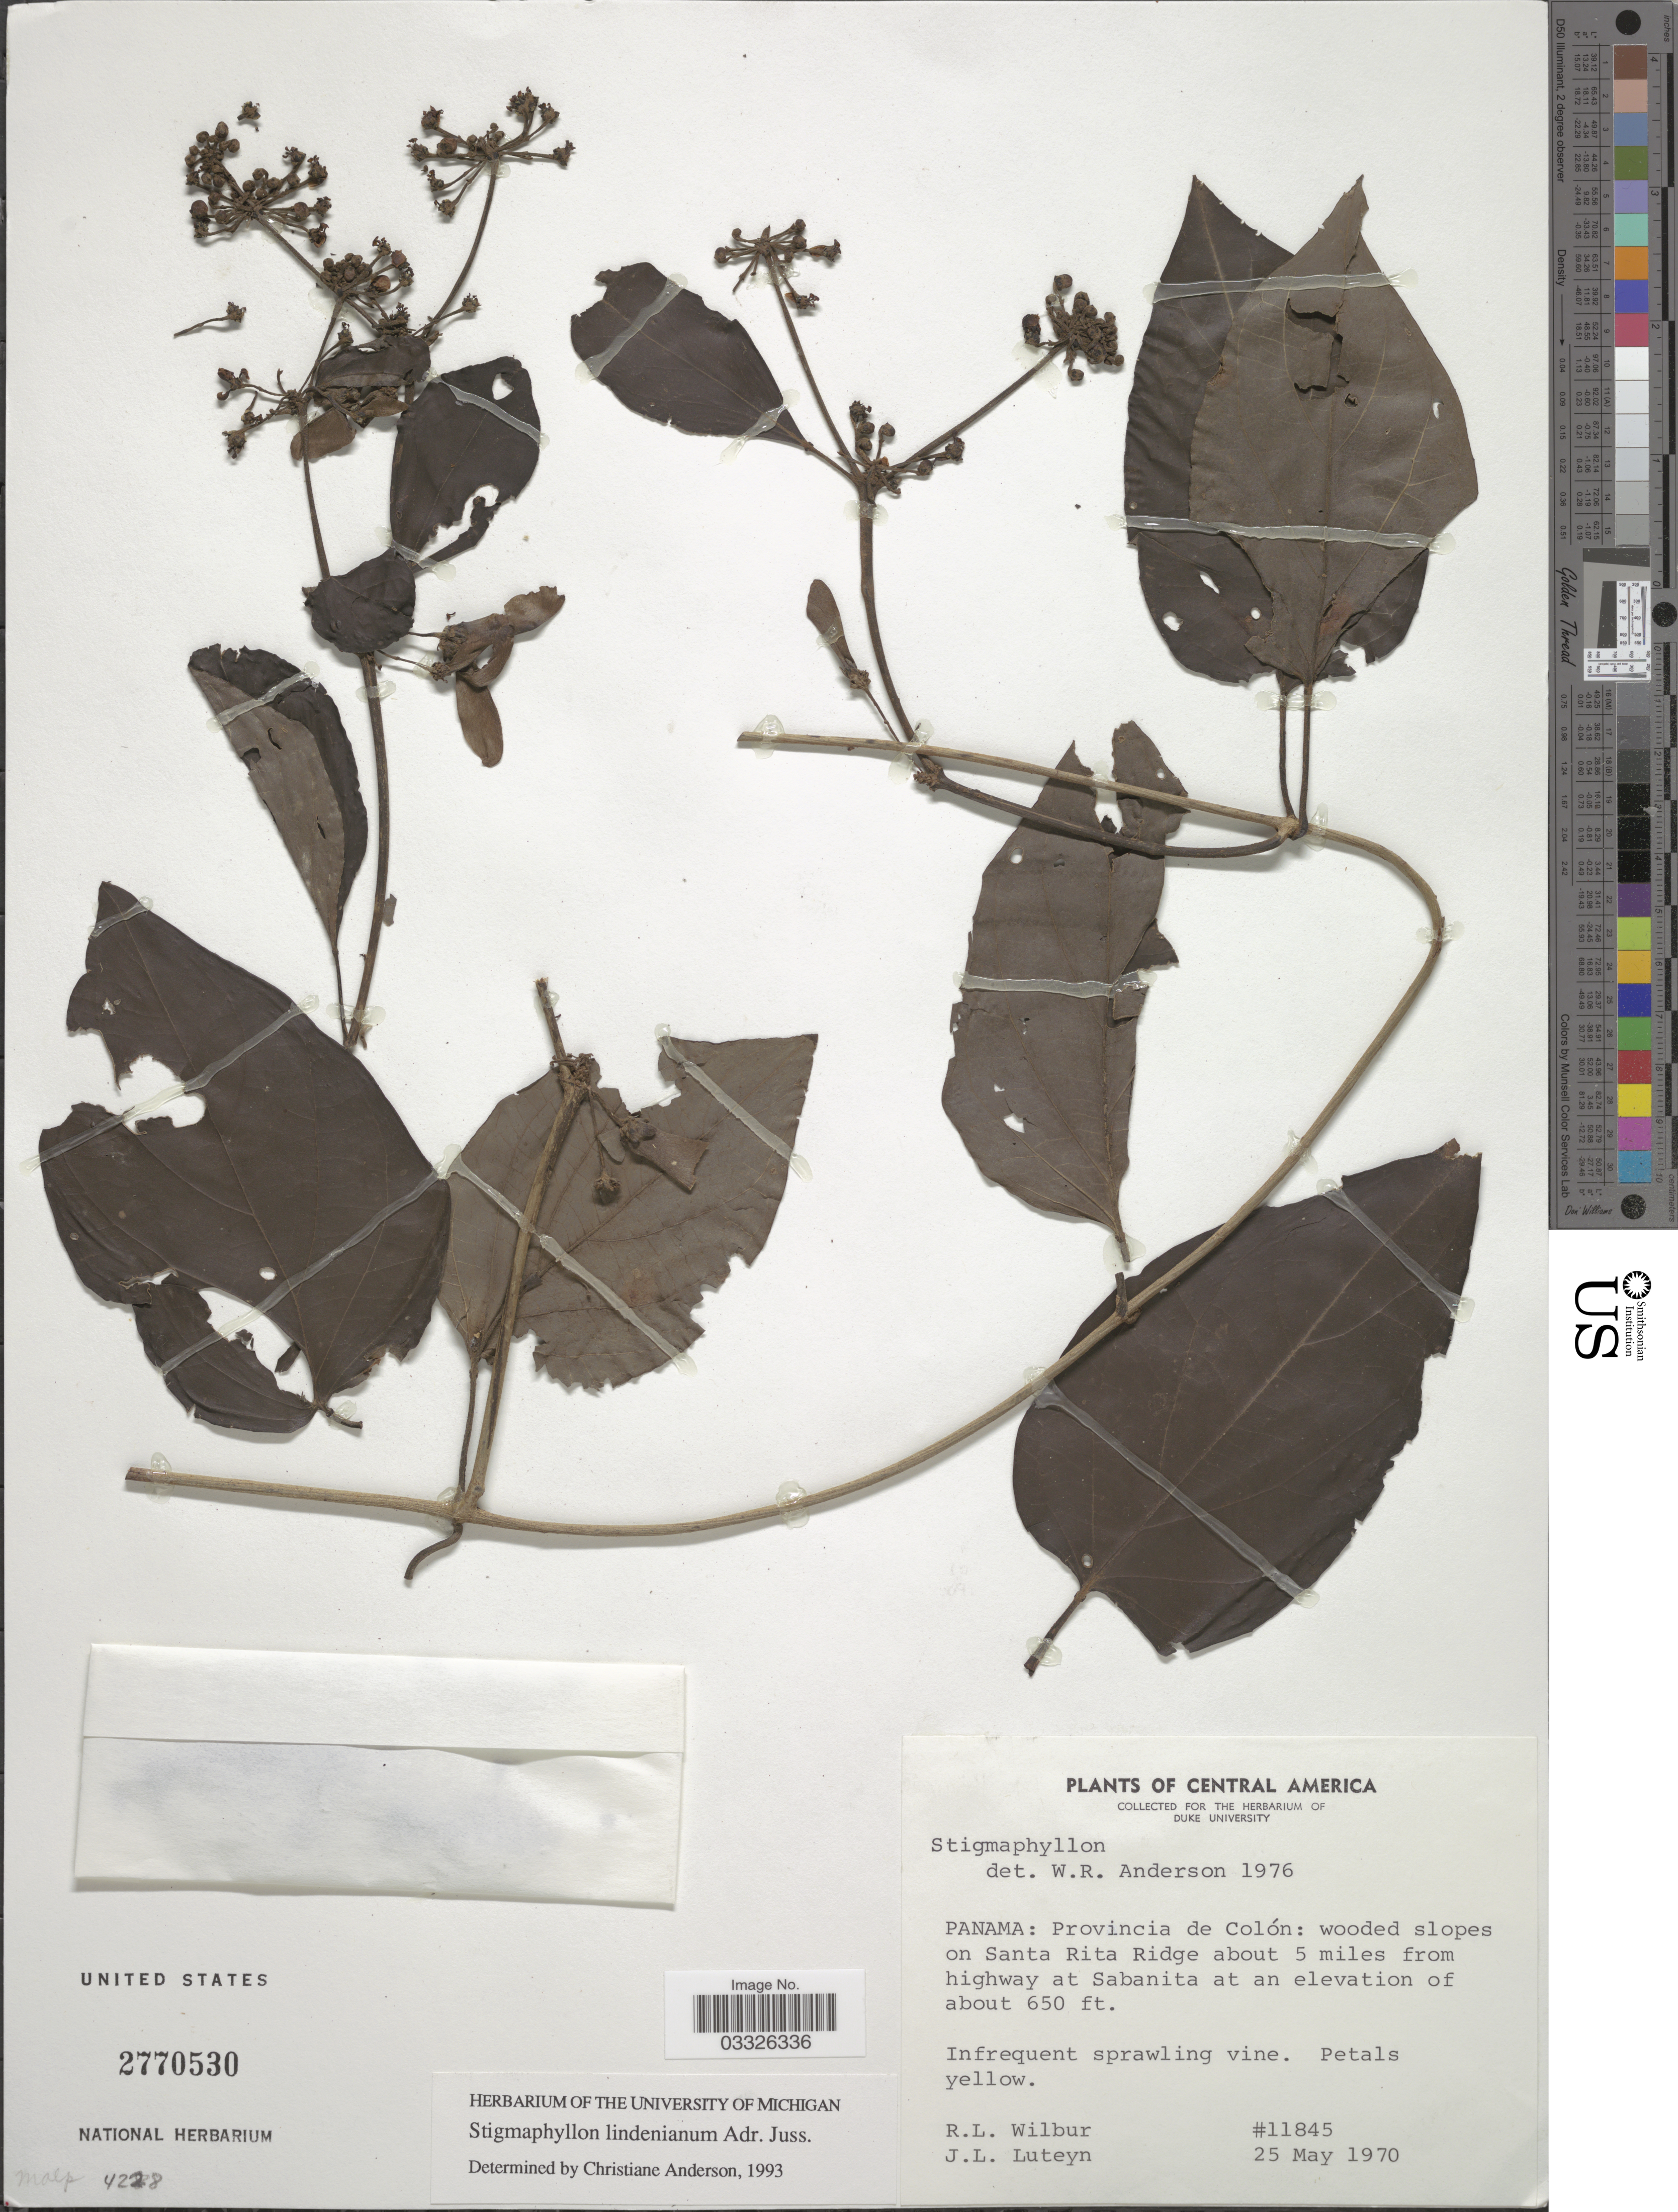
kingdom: Plantae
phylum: Tracheophyta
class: Magnoliopsida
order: Malpighiales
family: Malpighiaceae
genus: Stigmaphyllon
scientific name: Stigmaphyllon lindenianum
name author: A. Juss.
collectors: R. L. Wilbur & J. Luteyn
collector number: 11845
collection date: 1970-05-25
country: Panama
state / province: Colón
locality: Wooded slopes on Santa Rita Ridge about 5 miles from highway at Sabanita.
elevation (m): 198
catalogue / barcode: US 2770530